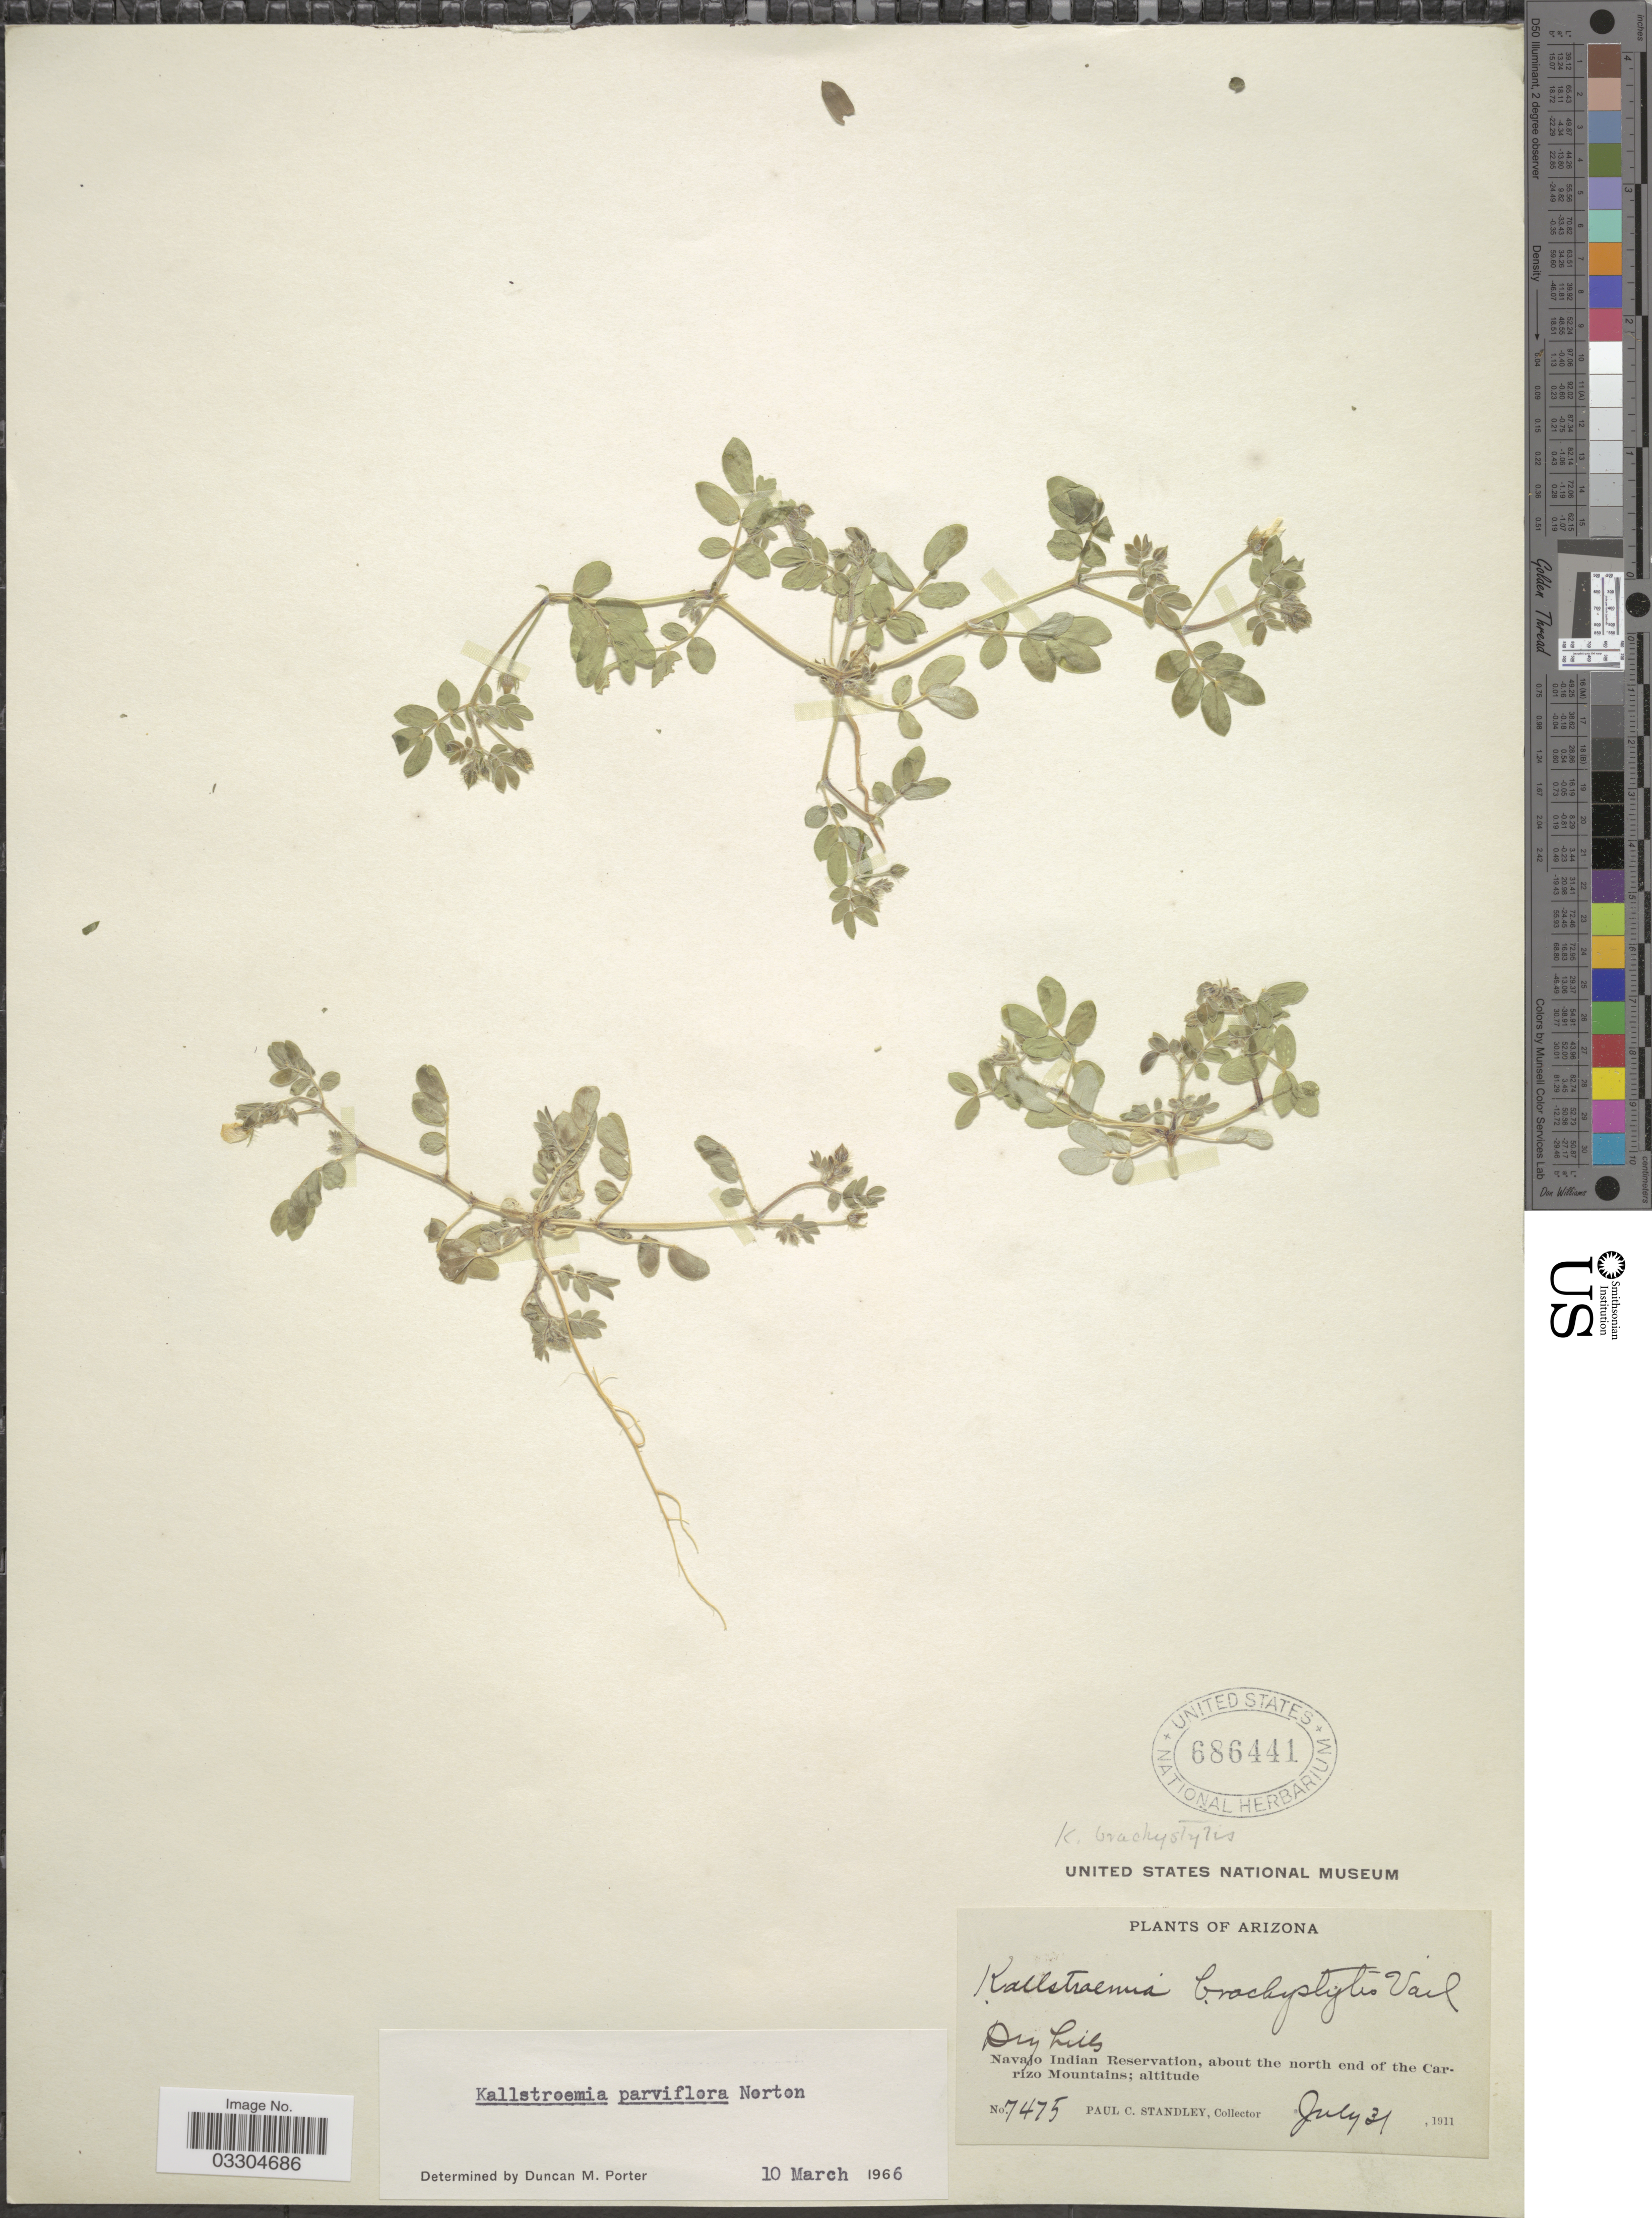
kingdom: Plantae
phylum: Tracheophyta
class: Magnoliopsida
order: Zygophyllales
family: Zygophyllaceae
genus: Kallstroemia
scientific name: Kallstroemia parviflora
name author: Norton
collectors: P. C. Standley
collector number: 7475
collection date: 1911-07-31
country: United States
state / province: Arizona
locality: Navajo Indian Reservation, about the north end of the Carrizo Mountains.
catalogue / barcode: US 686441